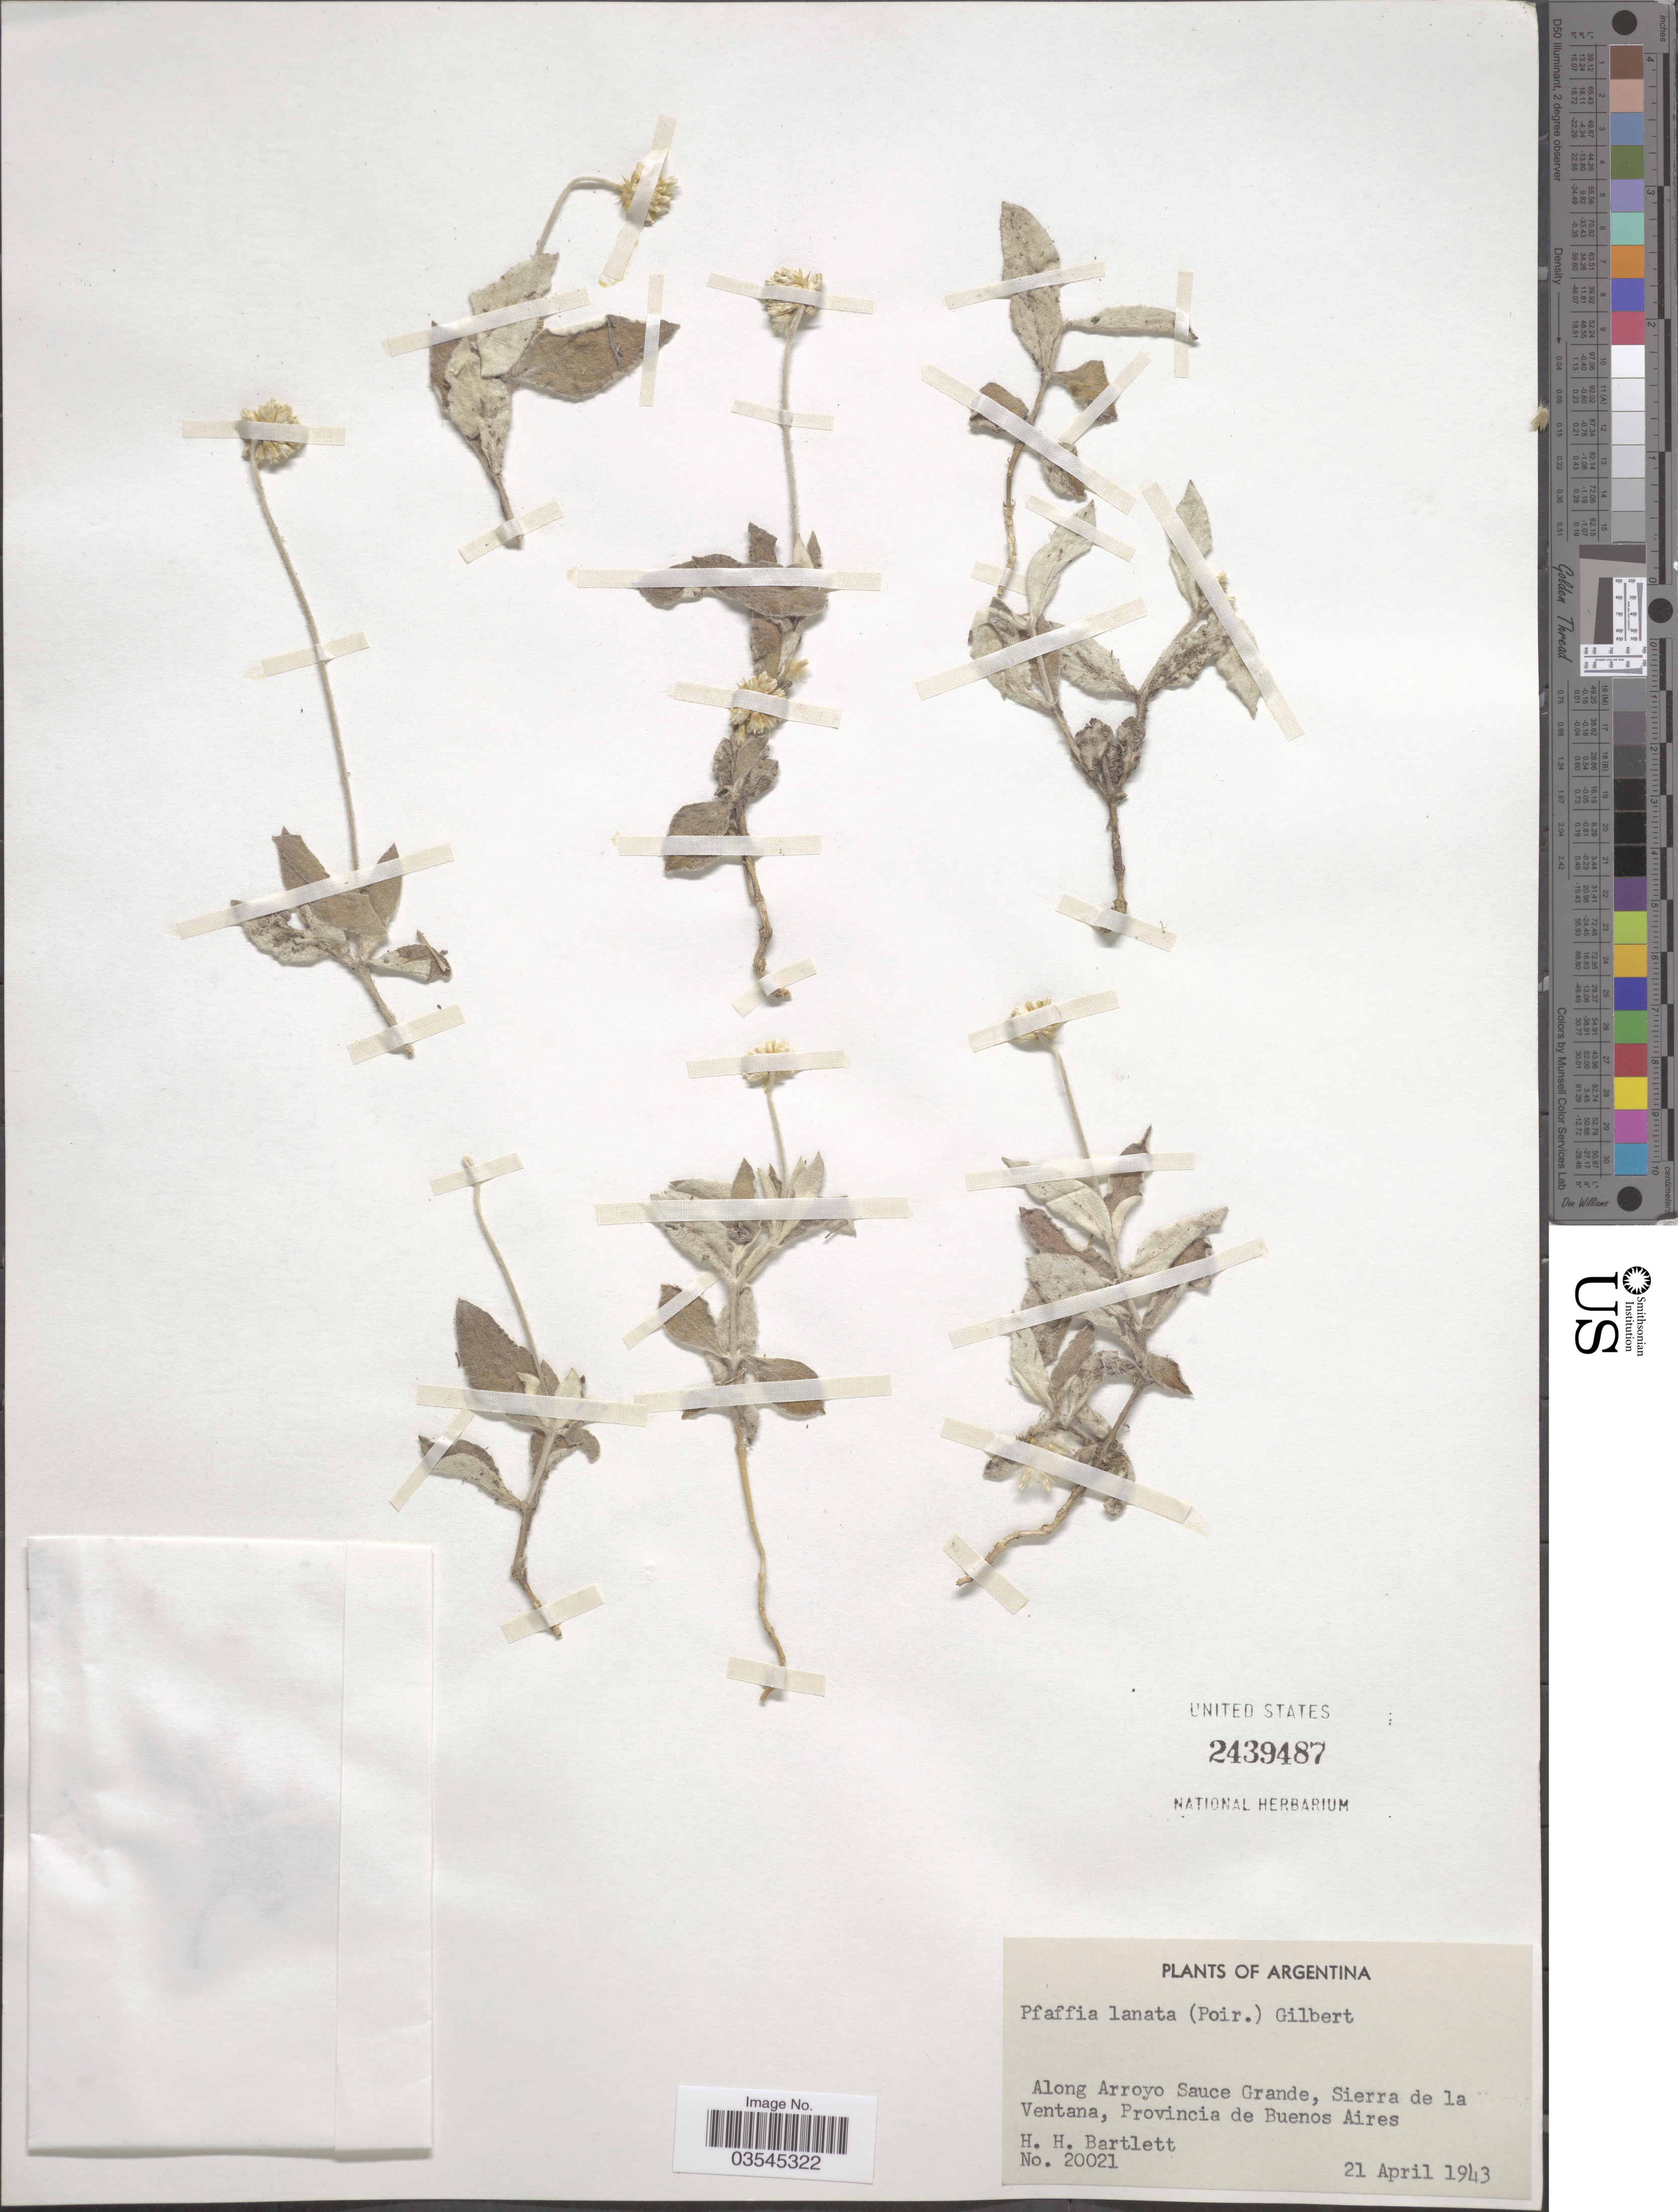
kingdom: Plantae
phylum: Tracheophyta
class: Magnoliopsida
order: Caryophyllales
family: Amaranthaceae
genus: Pfaffia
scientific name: Pfaffia gnaphaloides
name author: (L. f.) Mart.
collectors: H. H. Bartlett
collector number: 20021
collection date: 1943-04-21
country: Argentina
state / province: Buenos Aires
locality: Along Arroyo Sauce Grande, Sierra de la Ventana.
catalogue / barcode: US 2439487